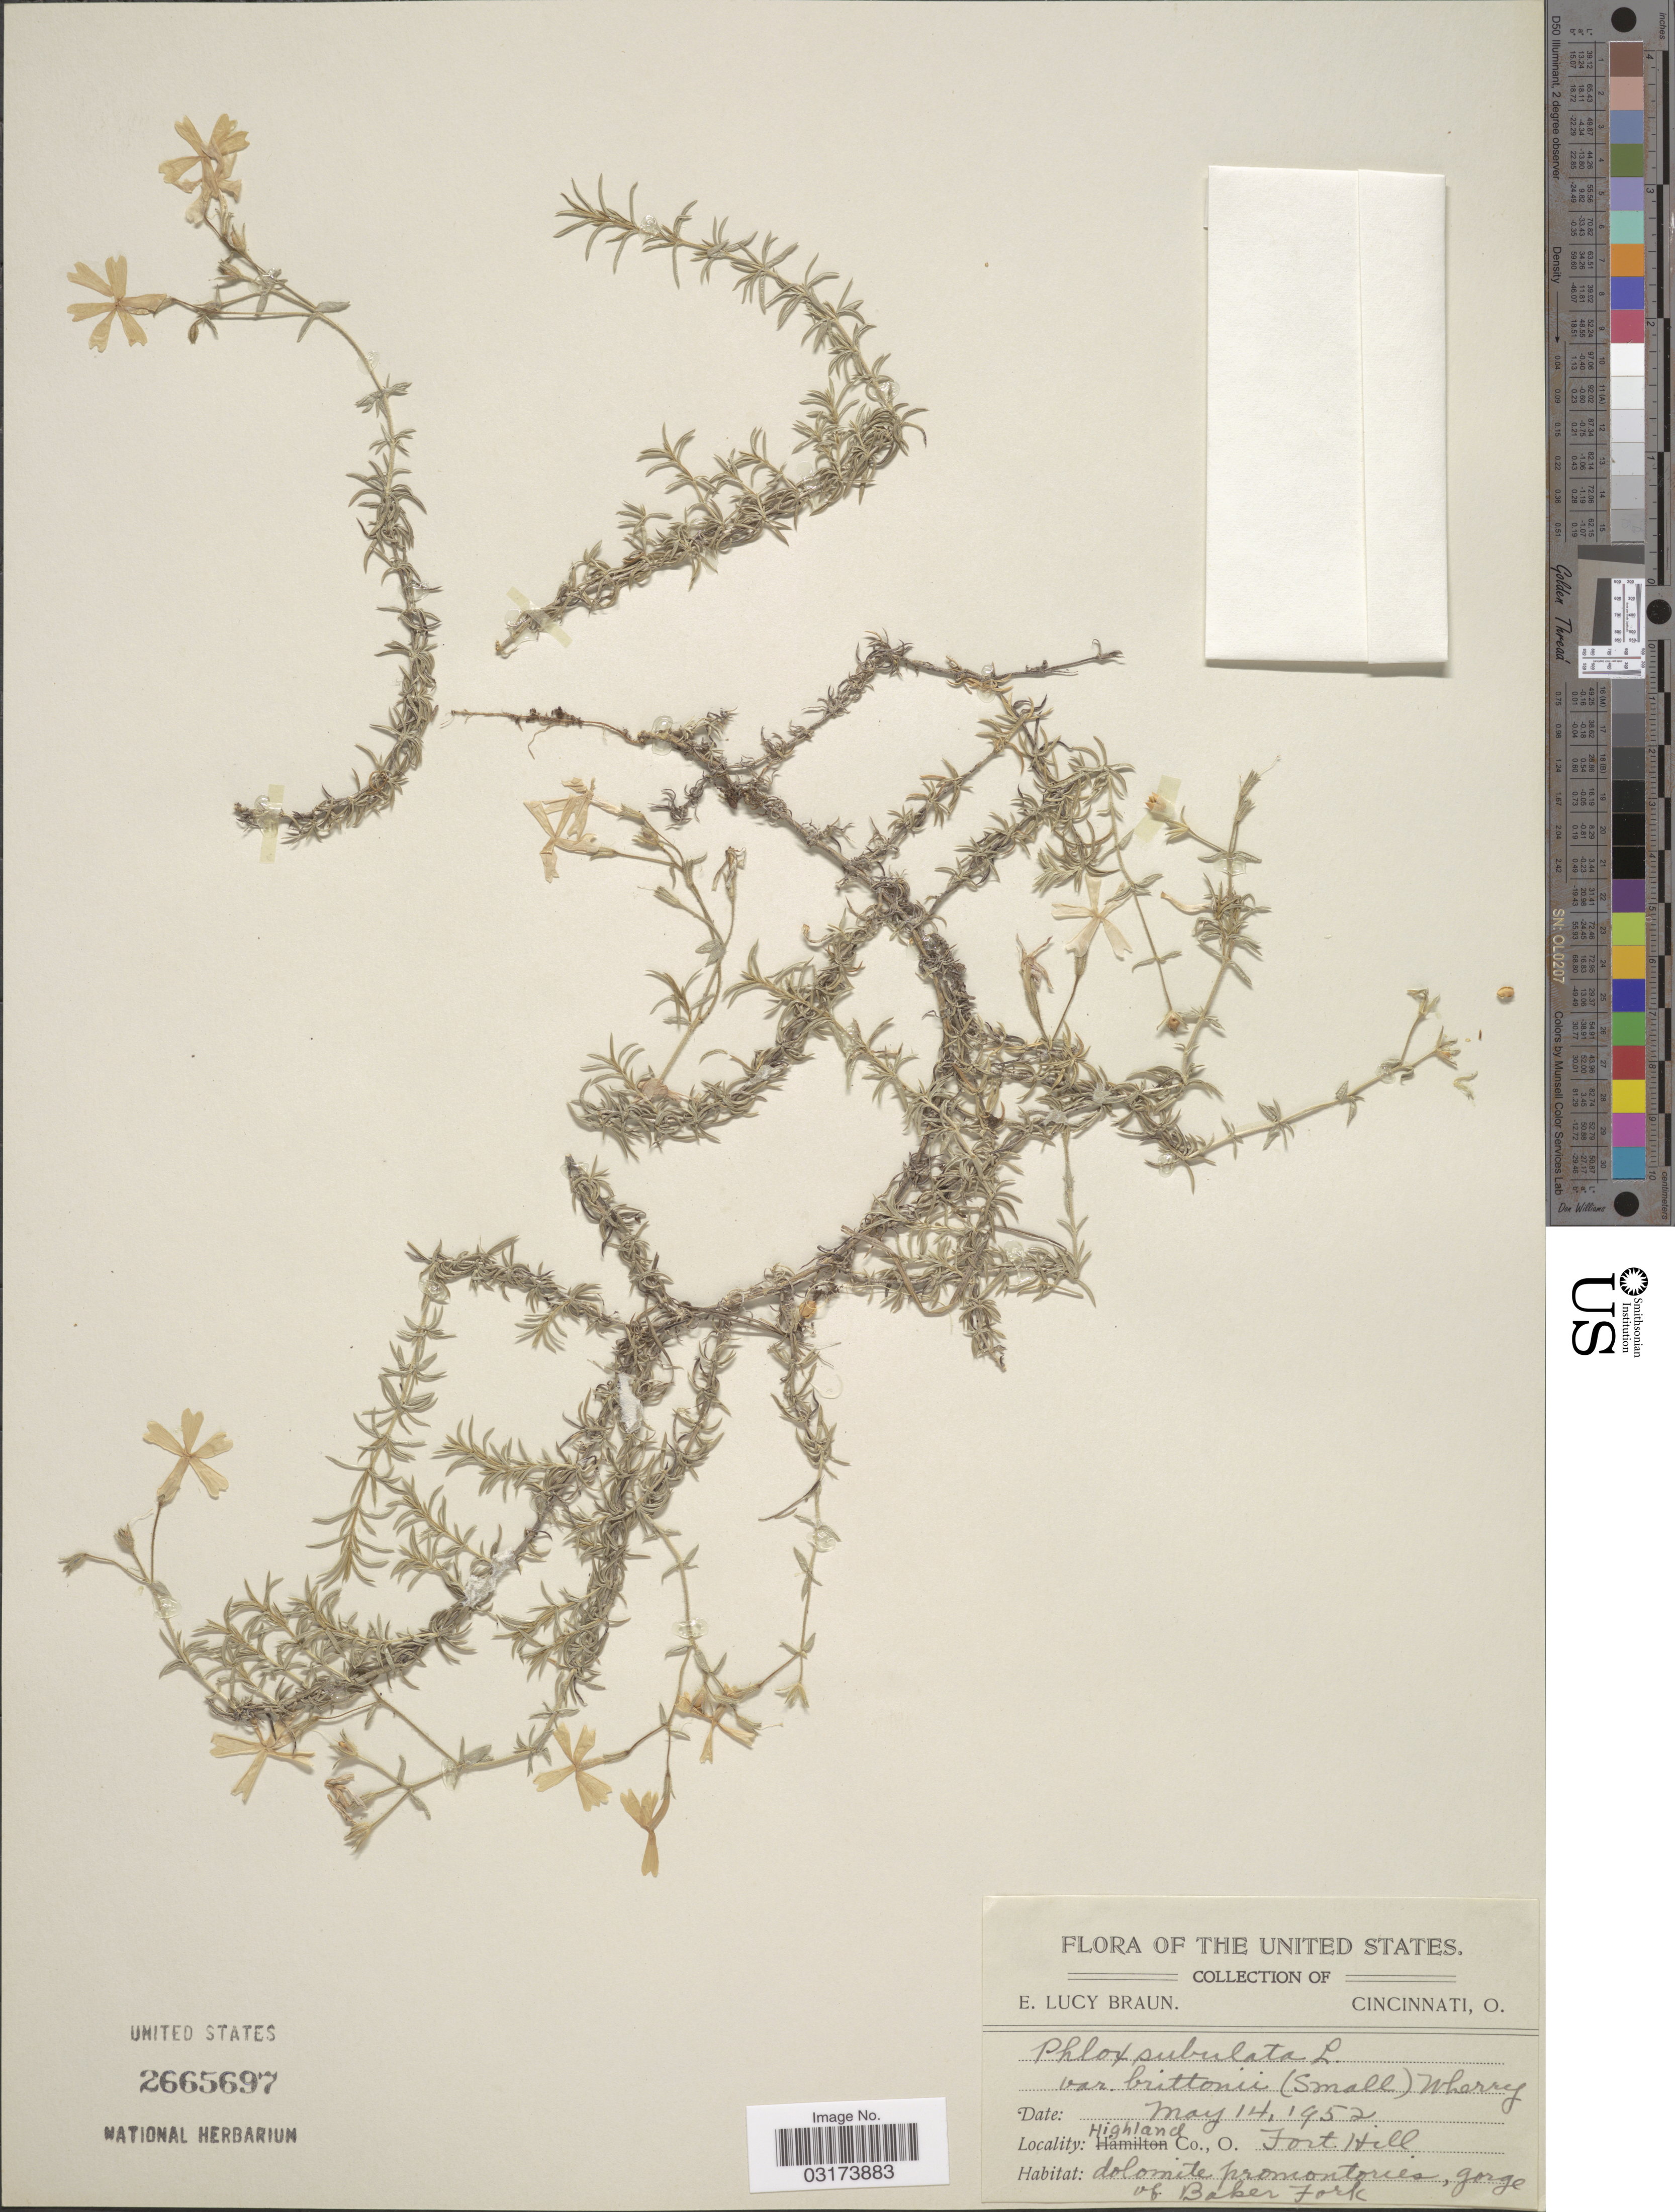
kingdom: Plantae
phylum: Tracheophyta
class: Magnoliopsida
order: Ericales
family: Polemoniaceae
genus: Phlox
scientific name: Phlox subulata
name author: L.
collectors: E. L. Braun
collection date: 1952-05-14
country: United States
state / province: Ohio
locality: Highland Co., O. Fort Hill.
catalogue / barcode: US 2665697